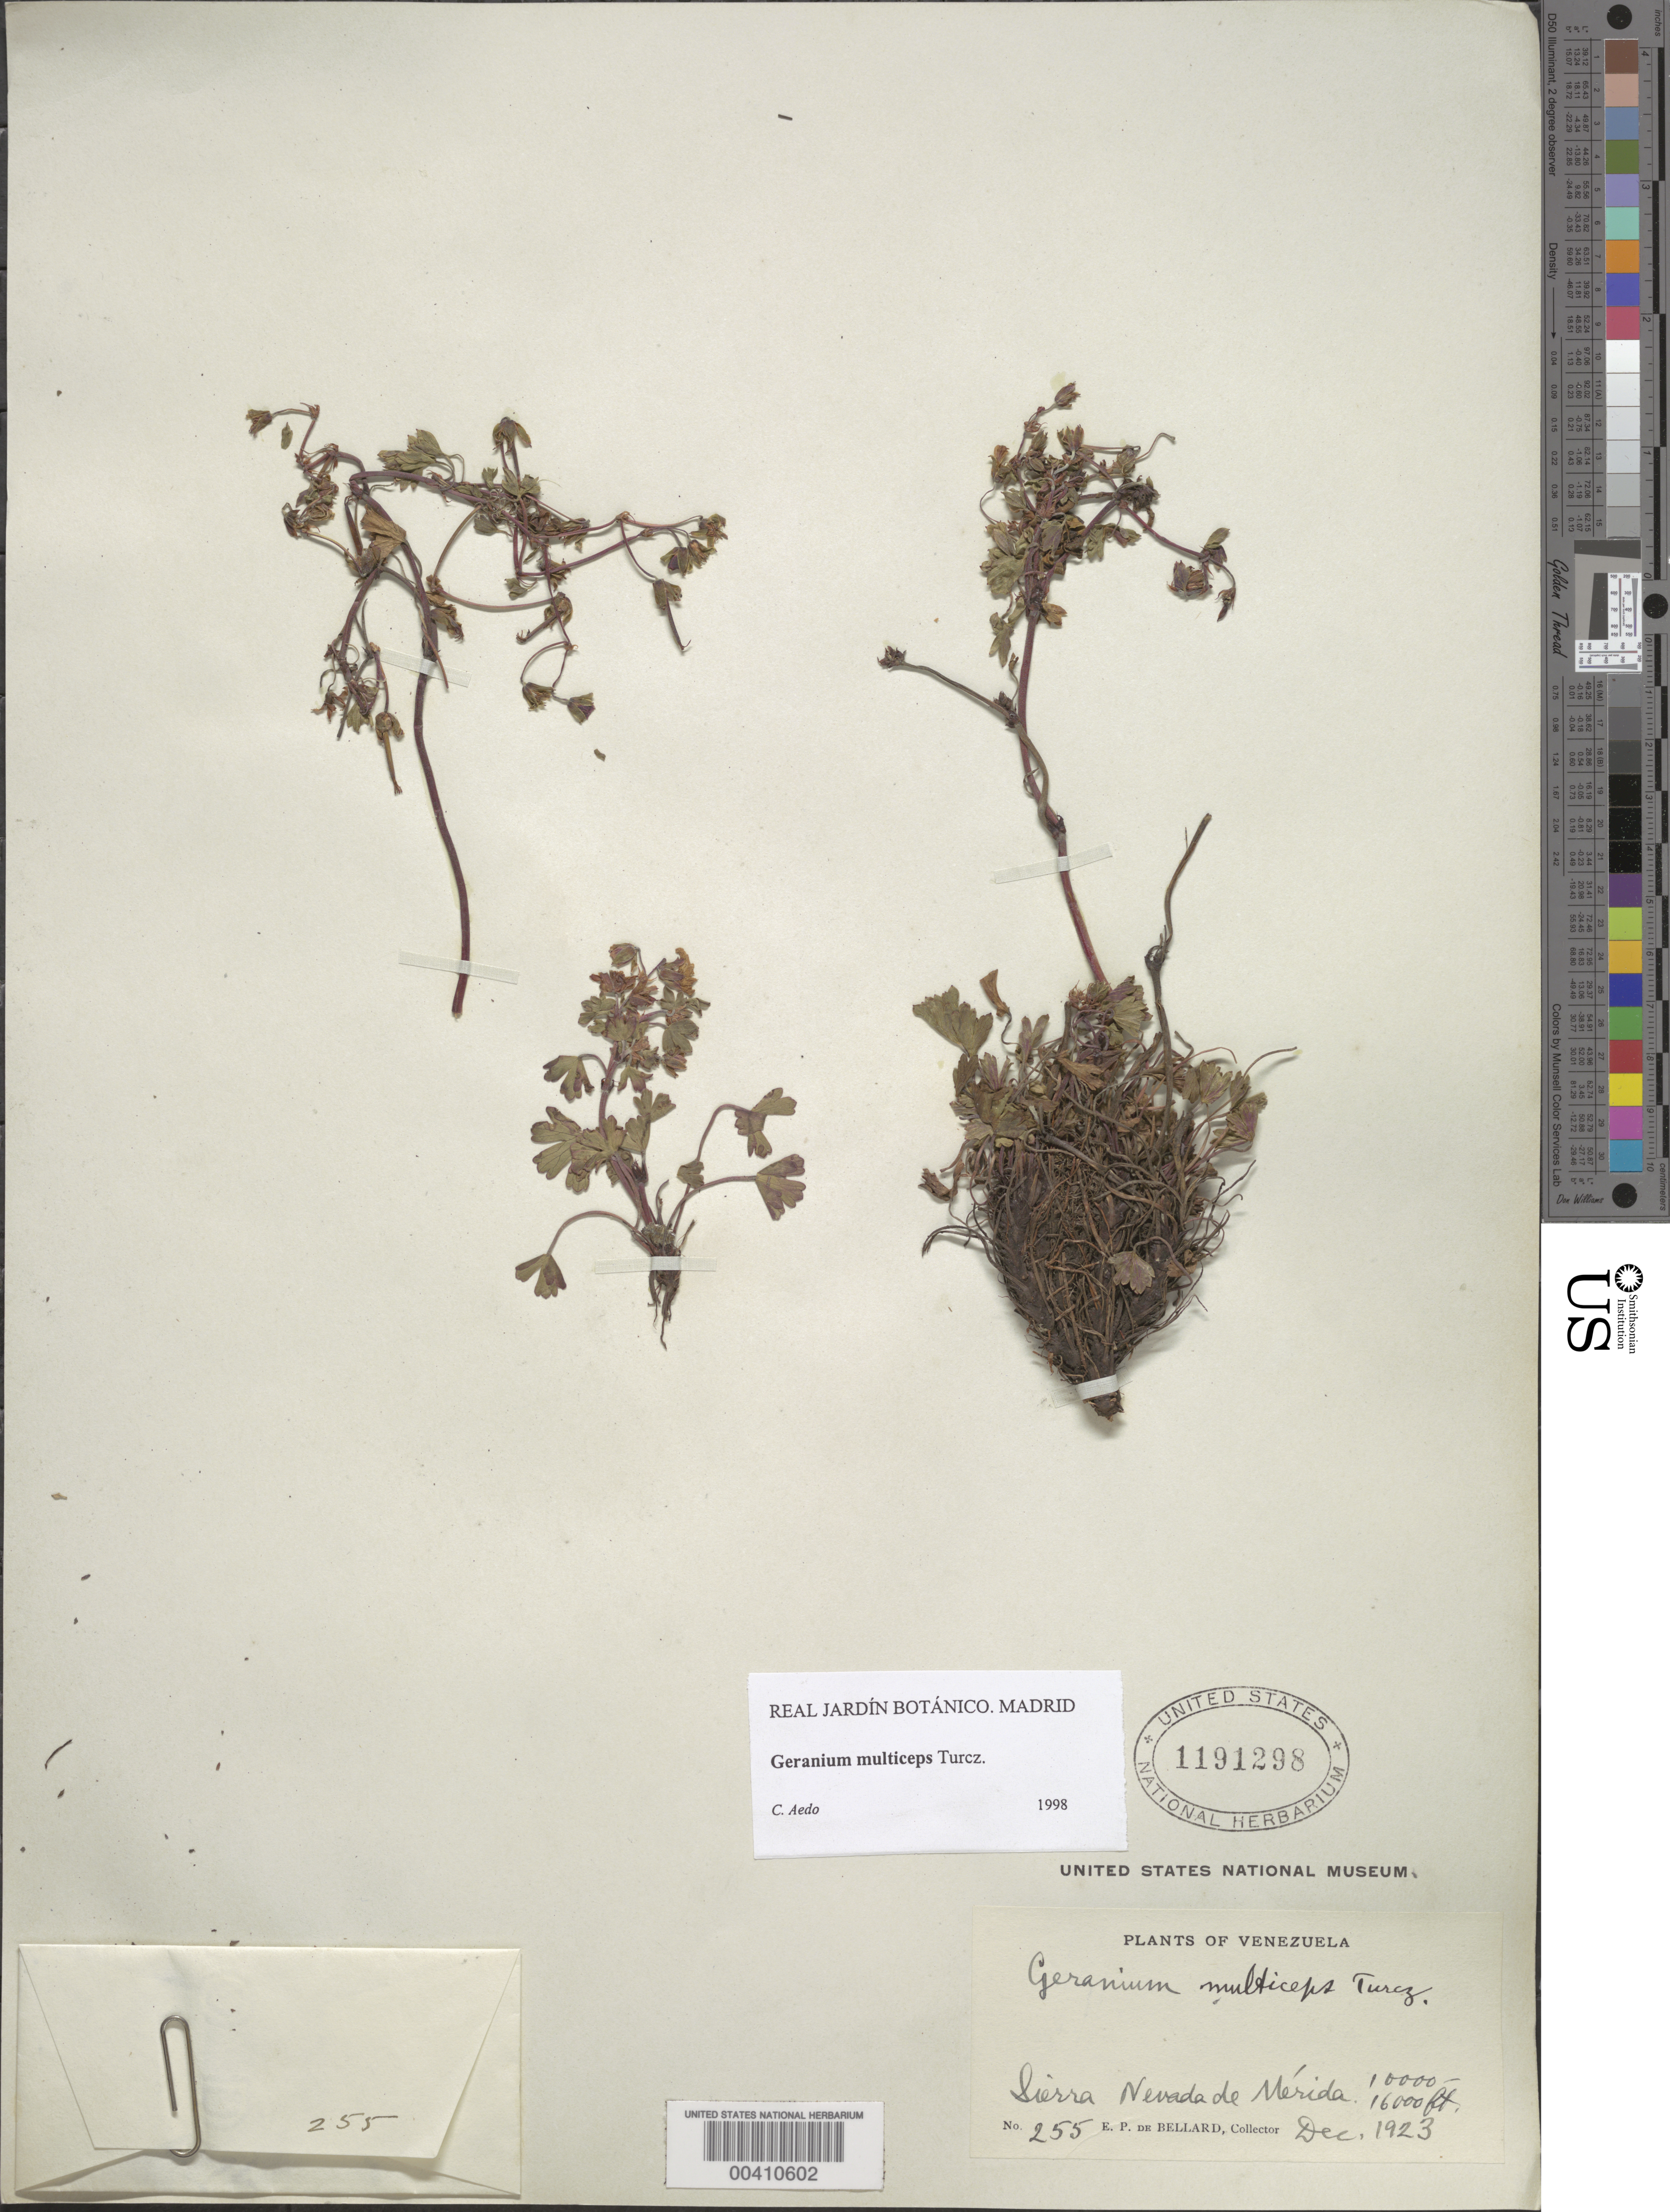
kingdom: Plantae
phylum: Tracheophyta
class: Magnoliopsida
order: Geraniales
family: Geraniaceae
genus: Geranium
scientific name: Geranium multiceps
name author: Turcz.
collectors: E. de Bellard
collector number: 255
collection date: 1923-12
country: Venezuela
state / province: Mérida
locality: Sierra Nevada de Mérida.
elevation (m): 3048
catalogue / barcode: US 1191298